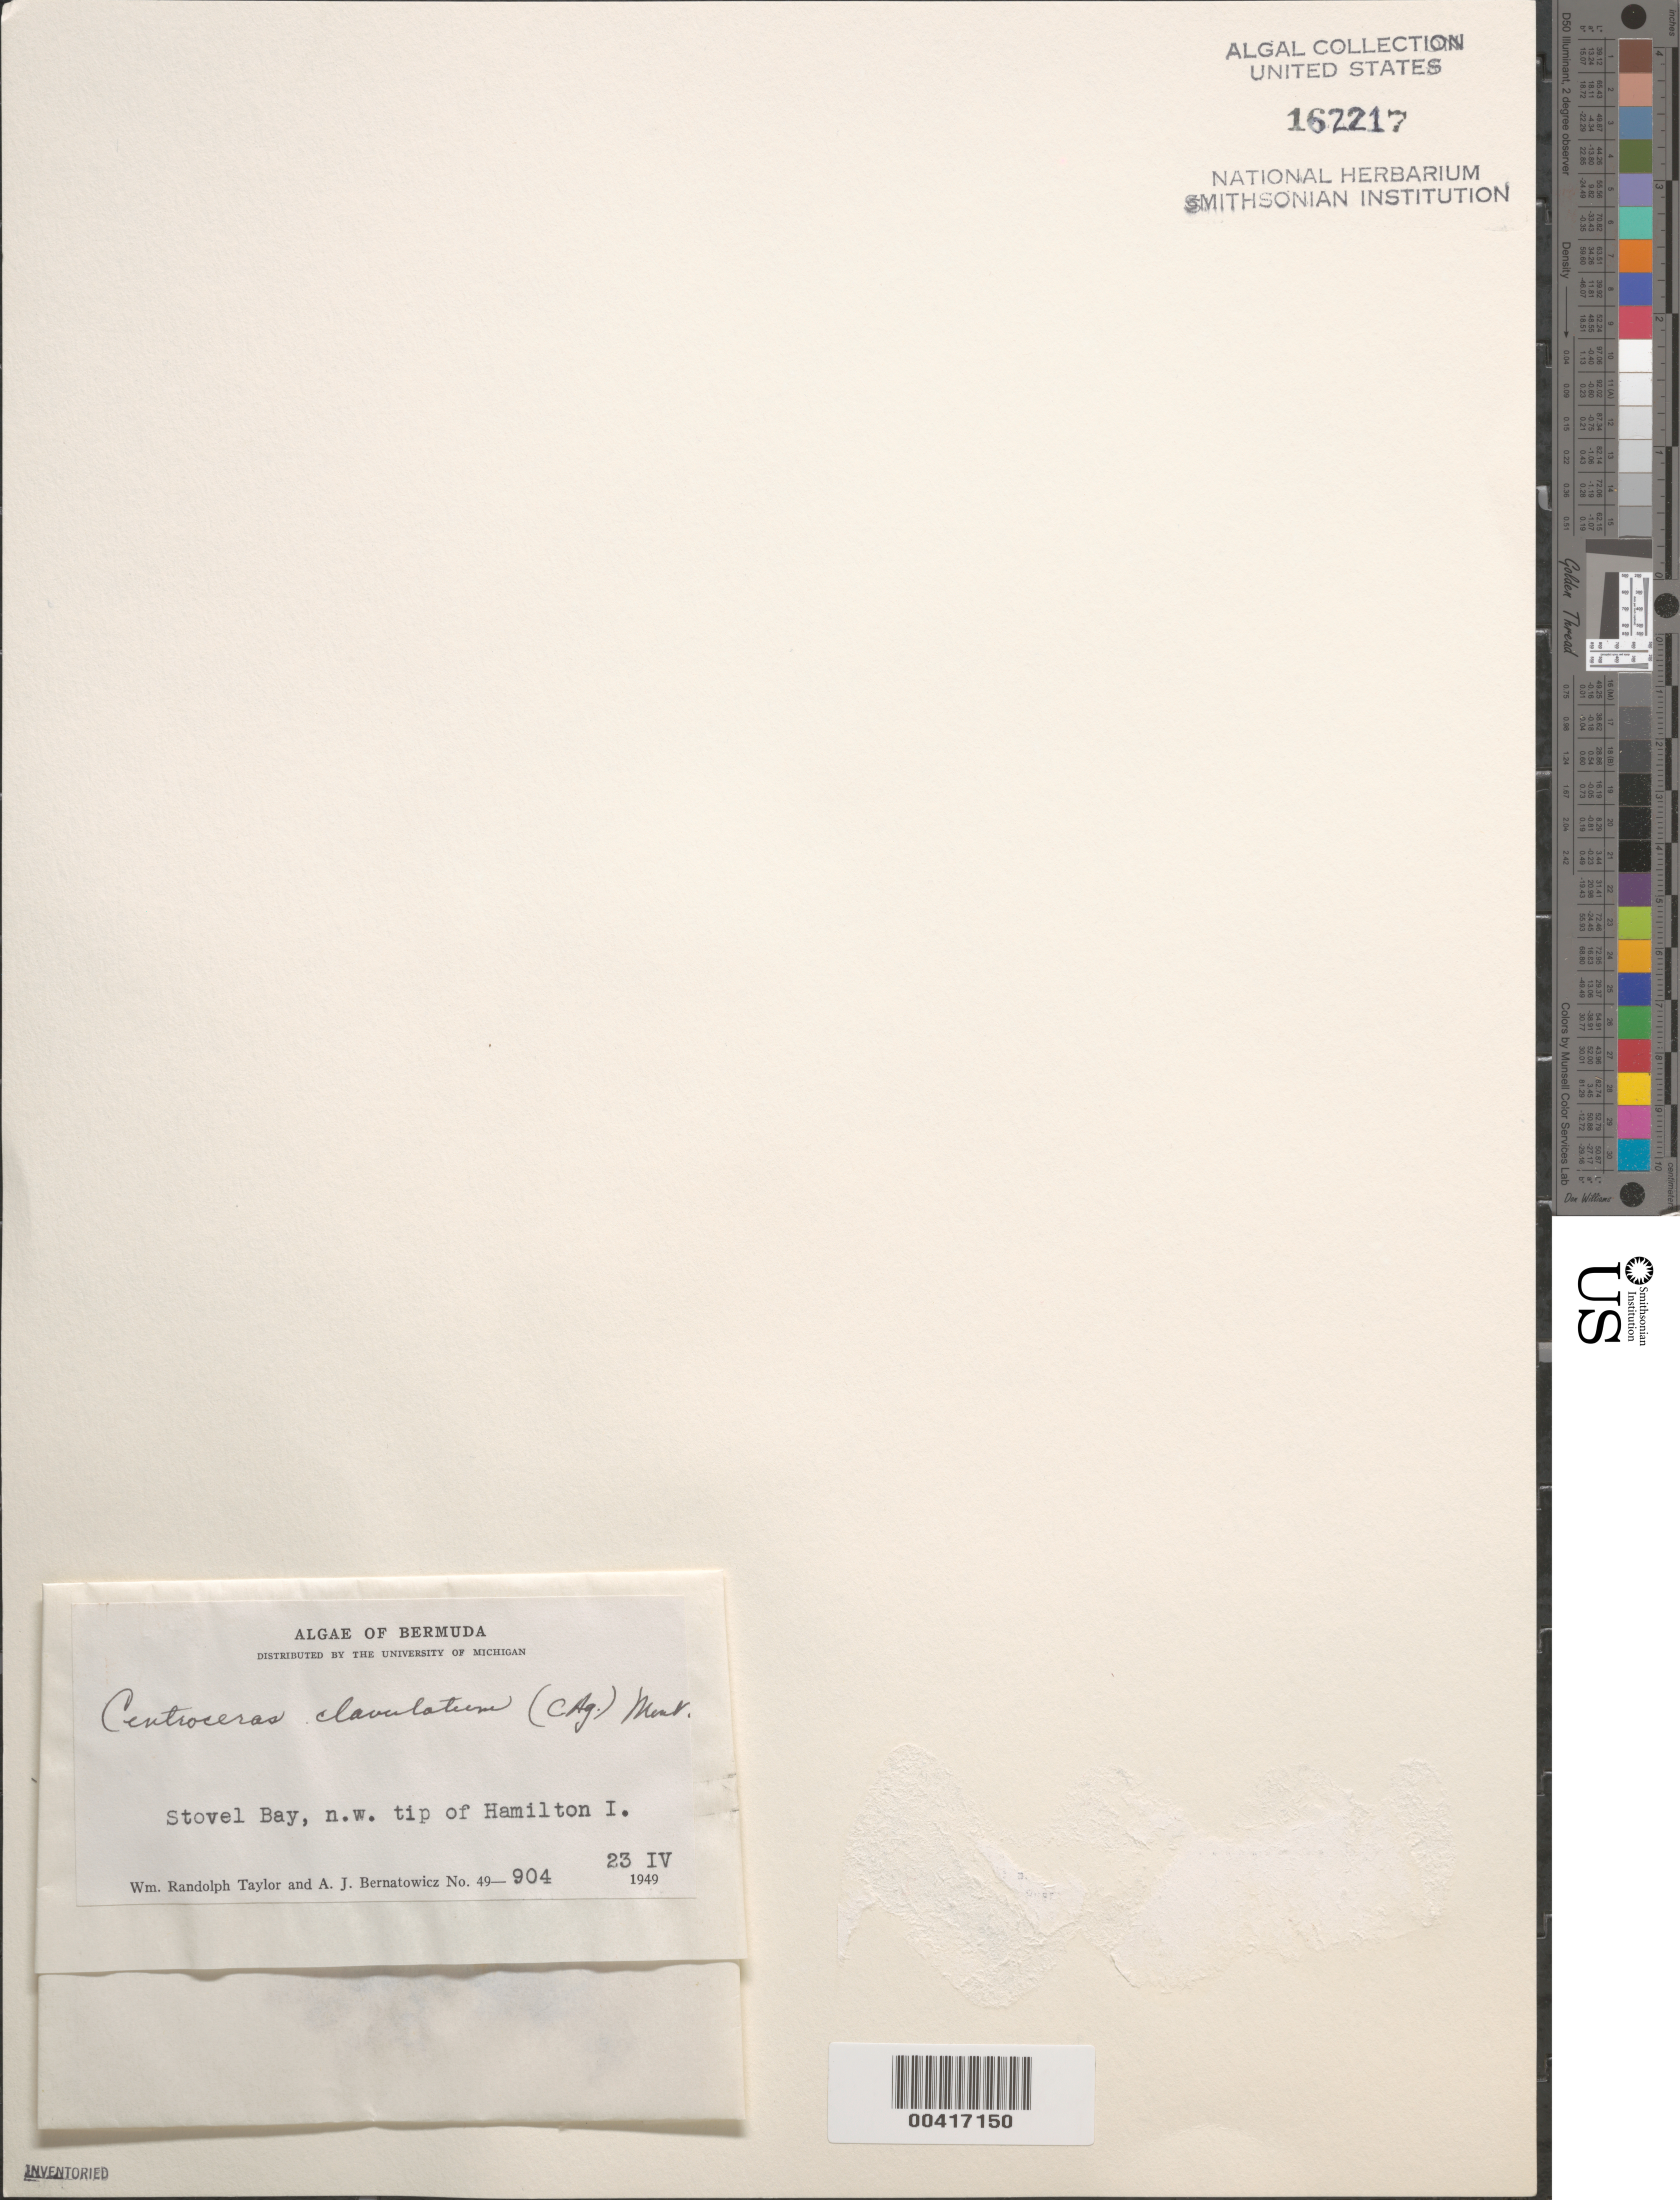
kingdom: Plantae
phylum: Rhodophyta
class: Florideophyceae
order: Ceramiales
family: Ceramiaceae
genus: Centroceras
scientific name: Centroceras clavulatum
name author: (C. Agardh) Mont.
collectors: W. R. Taylor & A. Bernatowicz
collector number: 49-904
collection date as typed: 23 Apr 1949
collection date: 1949-04-23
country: Bermuda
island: Bermuda Island (Hamilton Island)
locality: Stovel Bay, northwest part of island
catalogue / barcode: US 162217